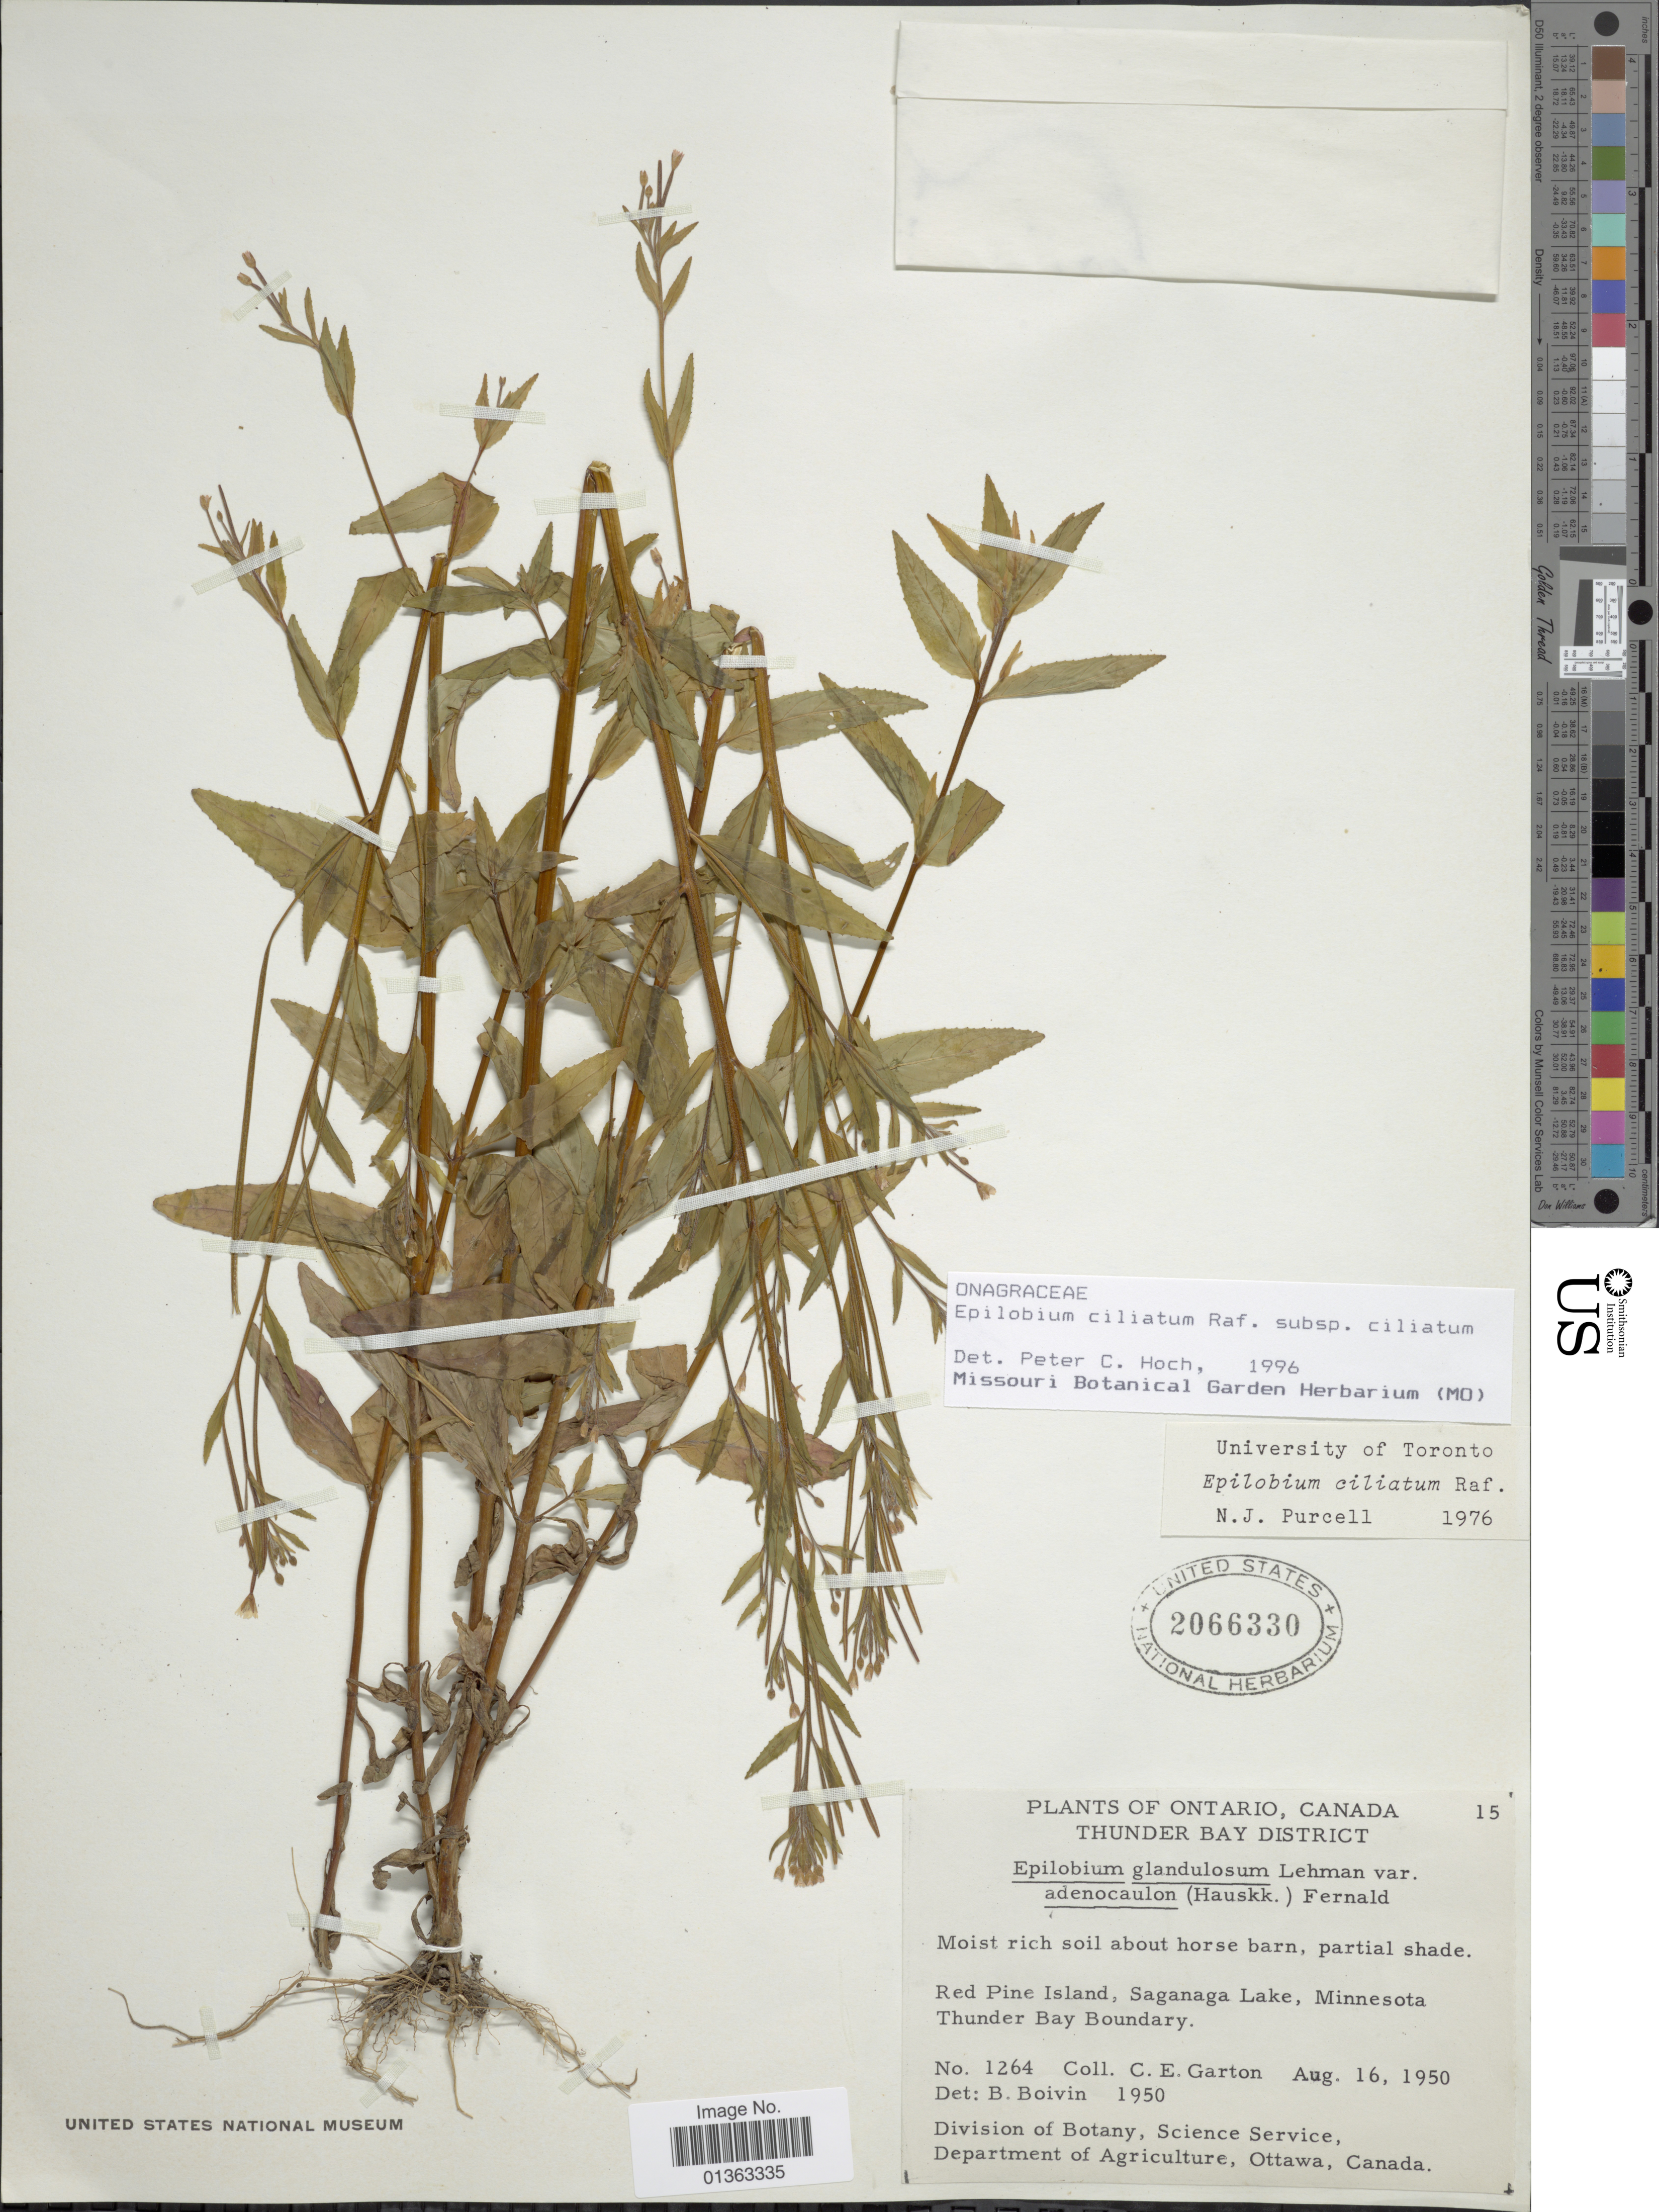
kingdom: Plantae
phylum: Tracheophyta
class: Magnoliopsida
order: Myrtales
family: Onagraceae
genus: Epilobium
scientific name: Epilobium ciliatum subsp. ciliatum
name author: Raf.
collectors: C. E. Garton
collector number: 1264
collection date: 1950-08-16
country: Canada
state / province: Ontario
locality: Thunder Bay District. Red Pine Island,Saganaga Lake, Minnesota Thunder Bay Boundary.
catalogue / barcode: US 2066330